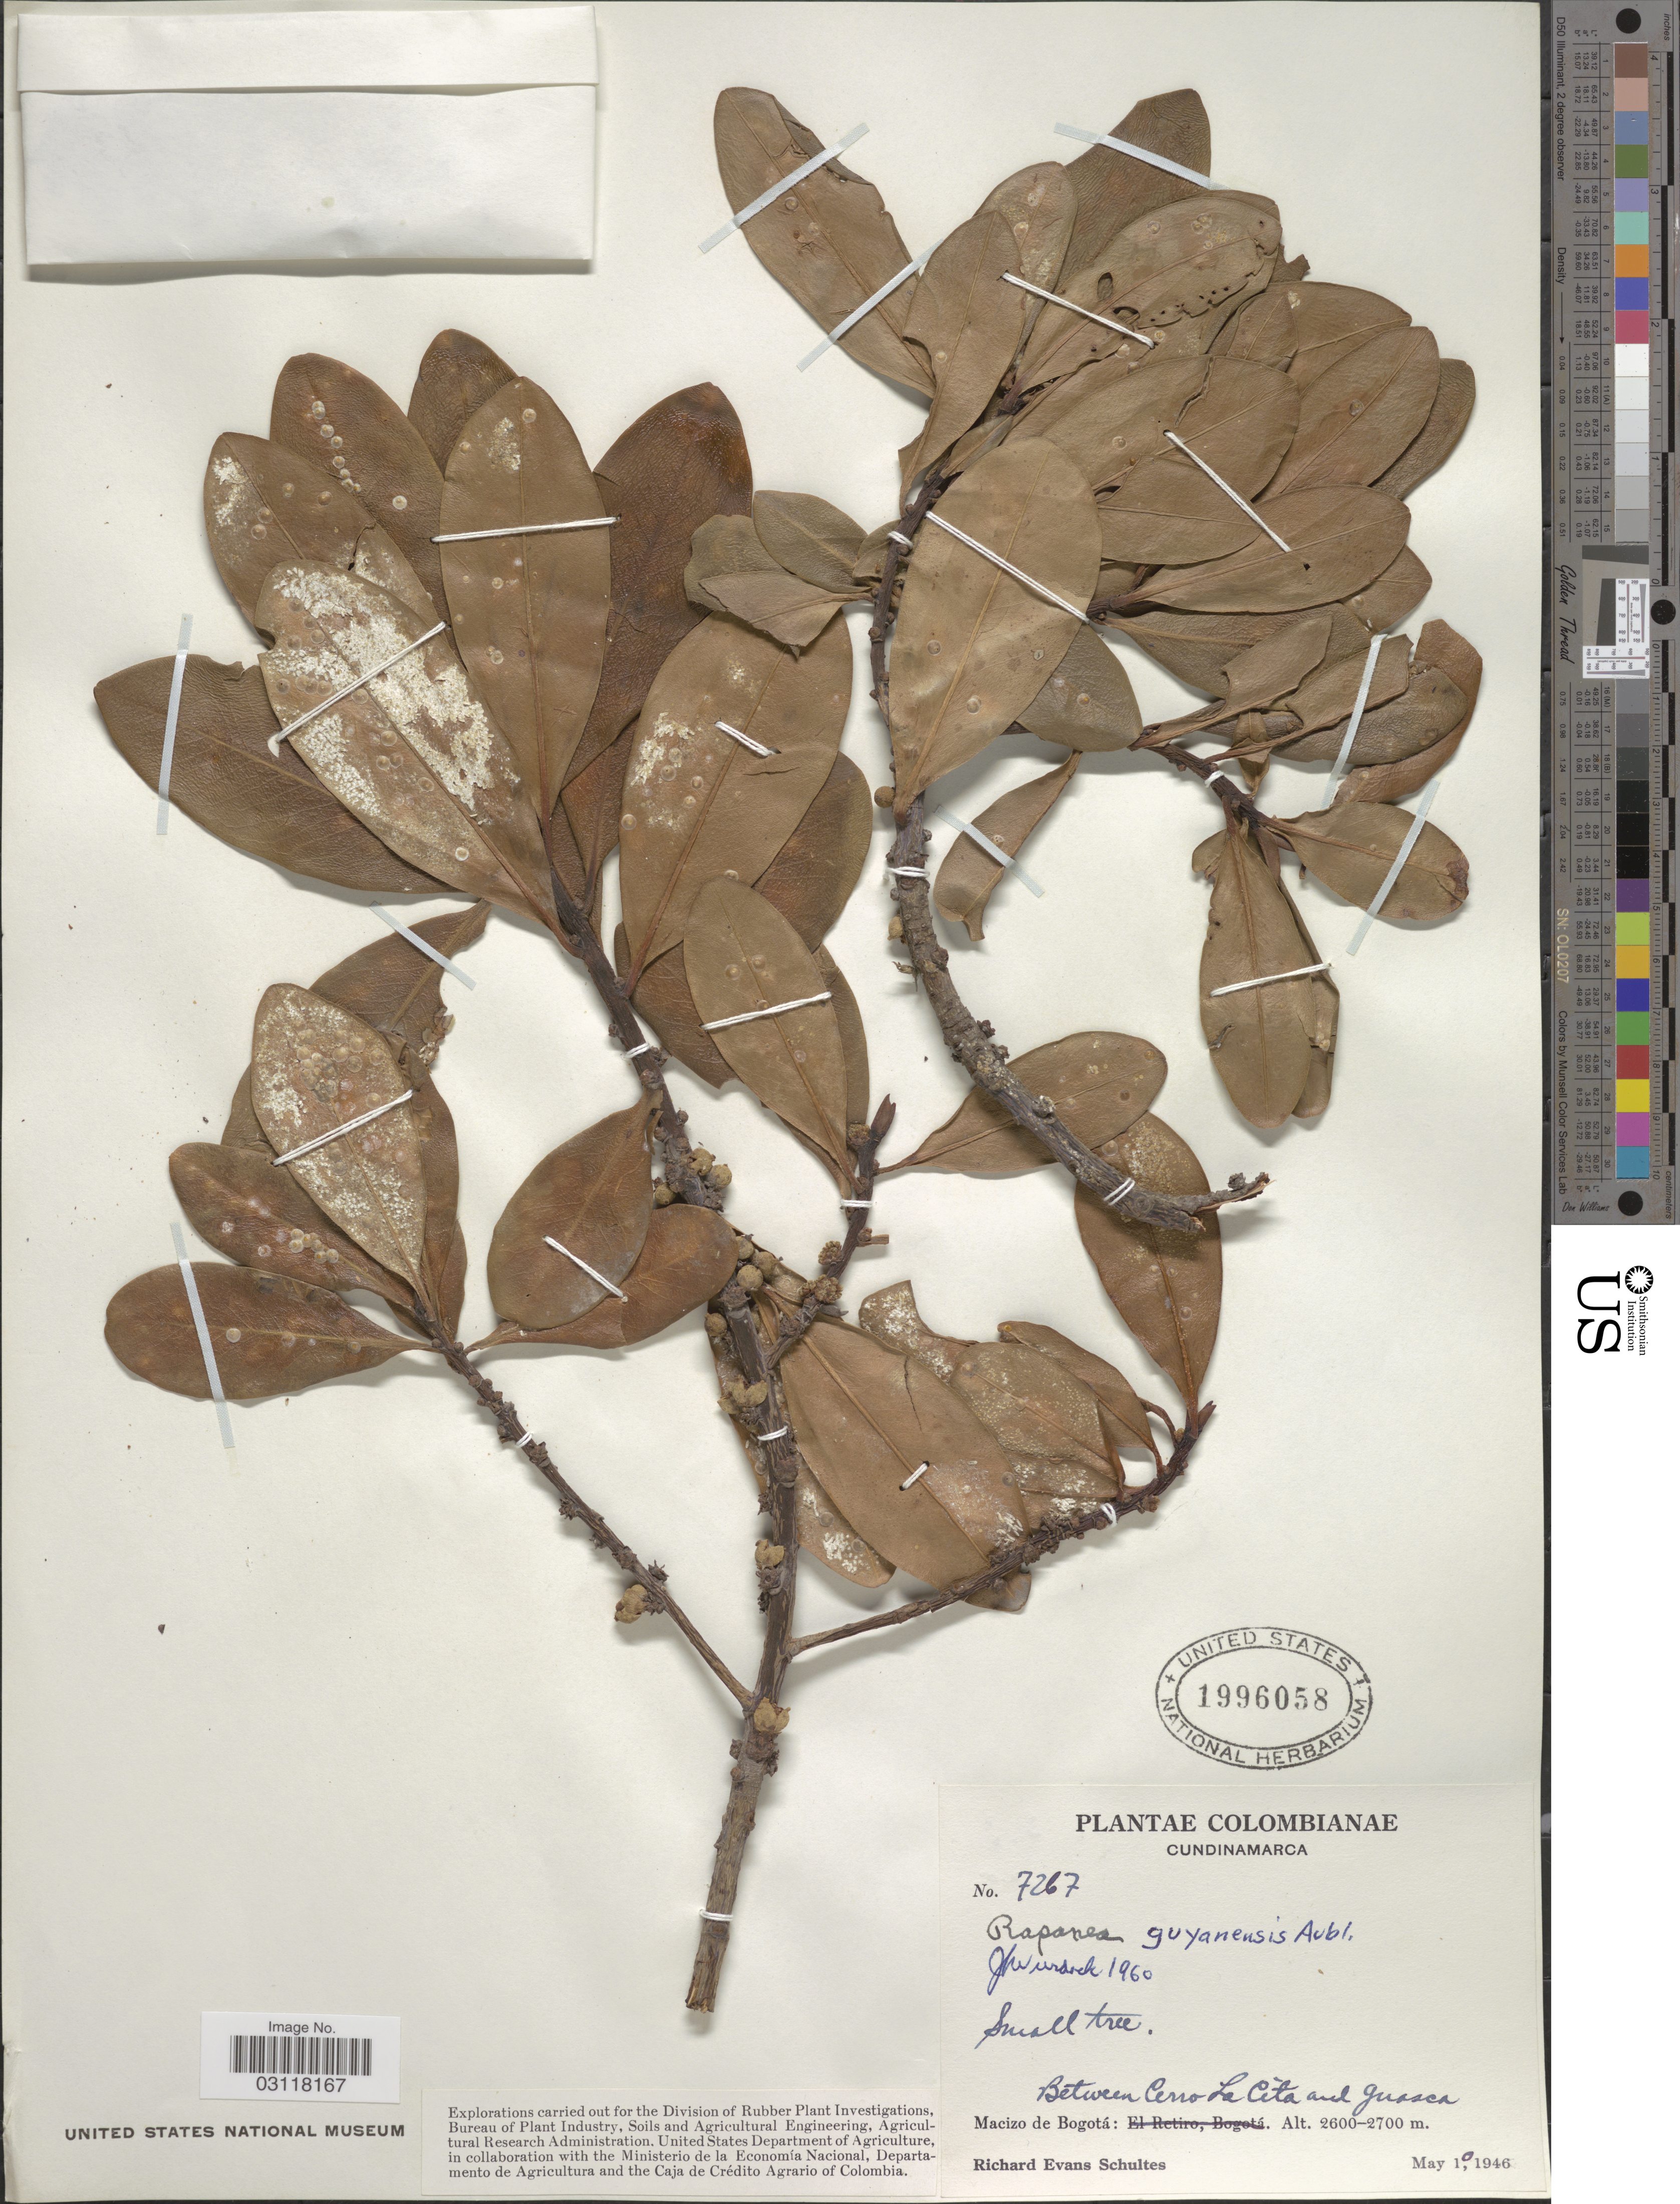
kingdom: Plantae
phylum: Tracheophyta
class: Magnoliopsida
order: Ericales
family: Primulaceae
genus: Rapanea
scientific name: Rapanea guianensis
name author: Aubl.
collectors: R. E. Schultes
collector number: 7267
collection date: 1946-05-10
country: Colombia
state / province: Cundinamarca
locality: Between Cerro La Cita and Guasca. Macizo de Bogotá.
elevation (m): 2600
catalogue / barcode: US 1996058